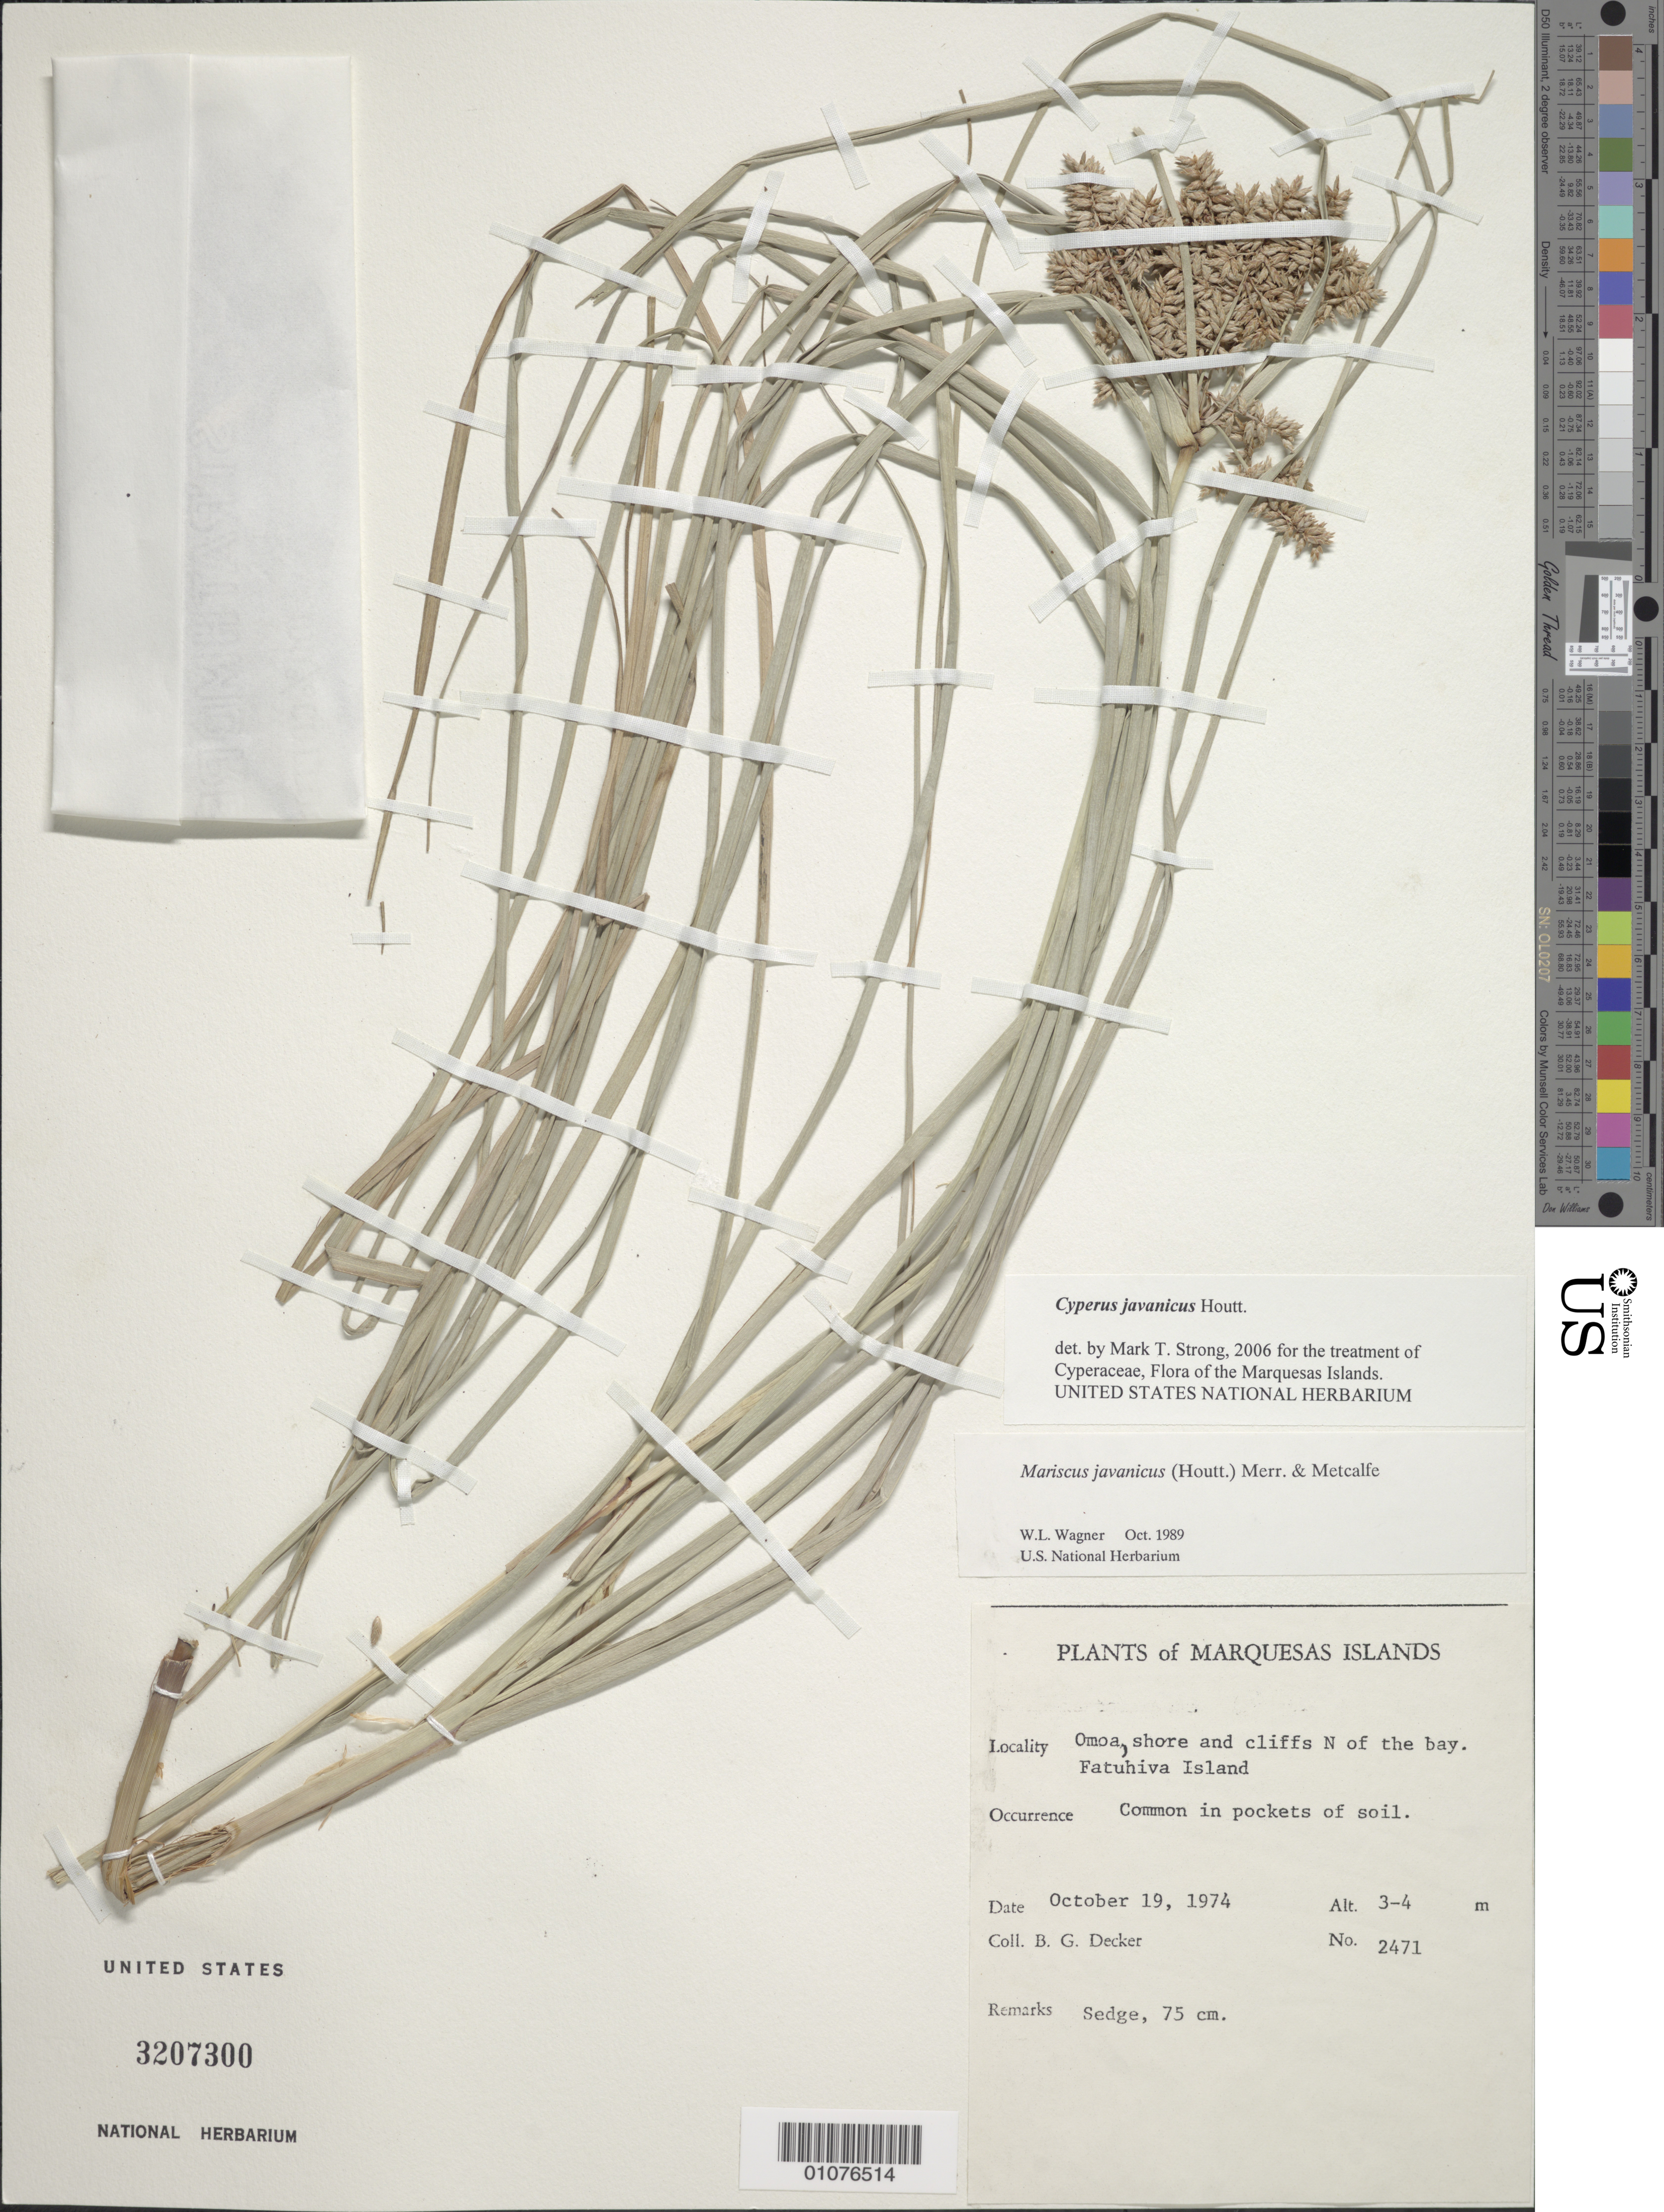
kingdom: Plantae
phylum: Tracheophyta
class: Liliopsida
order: Poales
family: Cyperaceae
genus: Cyperus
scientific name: Cyperus javanicus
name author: Houtt.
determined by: Strong, M. T., (US), Smithsonian Institution - National Museum of Natural History (UNITED STATES)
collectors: B. G. Decker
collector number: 2471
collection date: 1974-10-19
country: French Polynesia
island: Fatu Hiva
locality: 'Omo'a, shore and cliffs N of bay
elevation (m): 3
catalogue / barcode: US 3207300